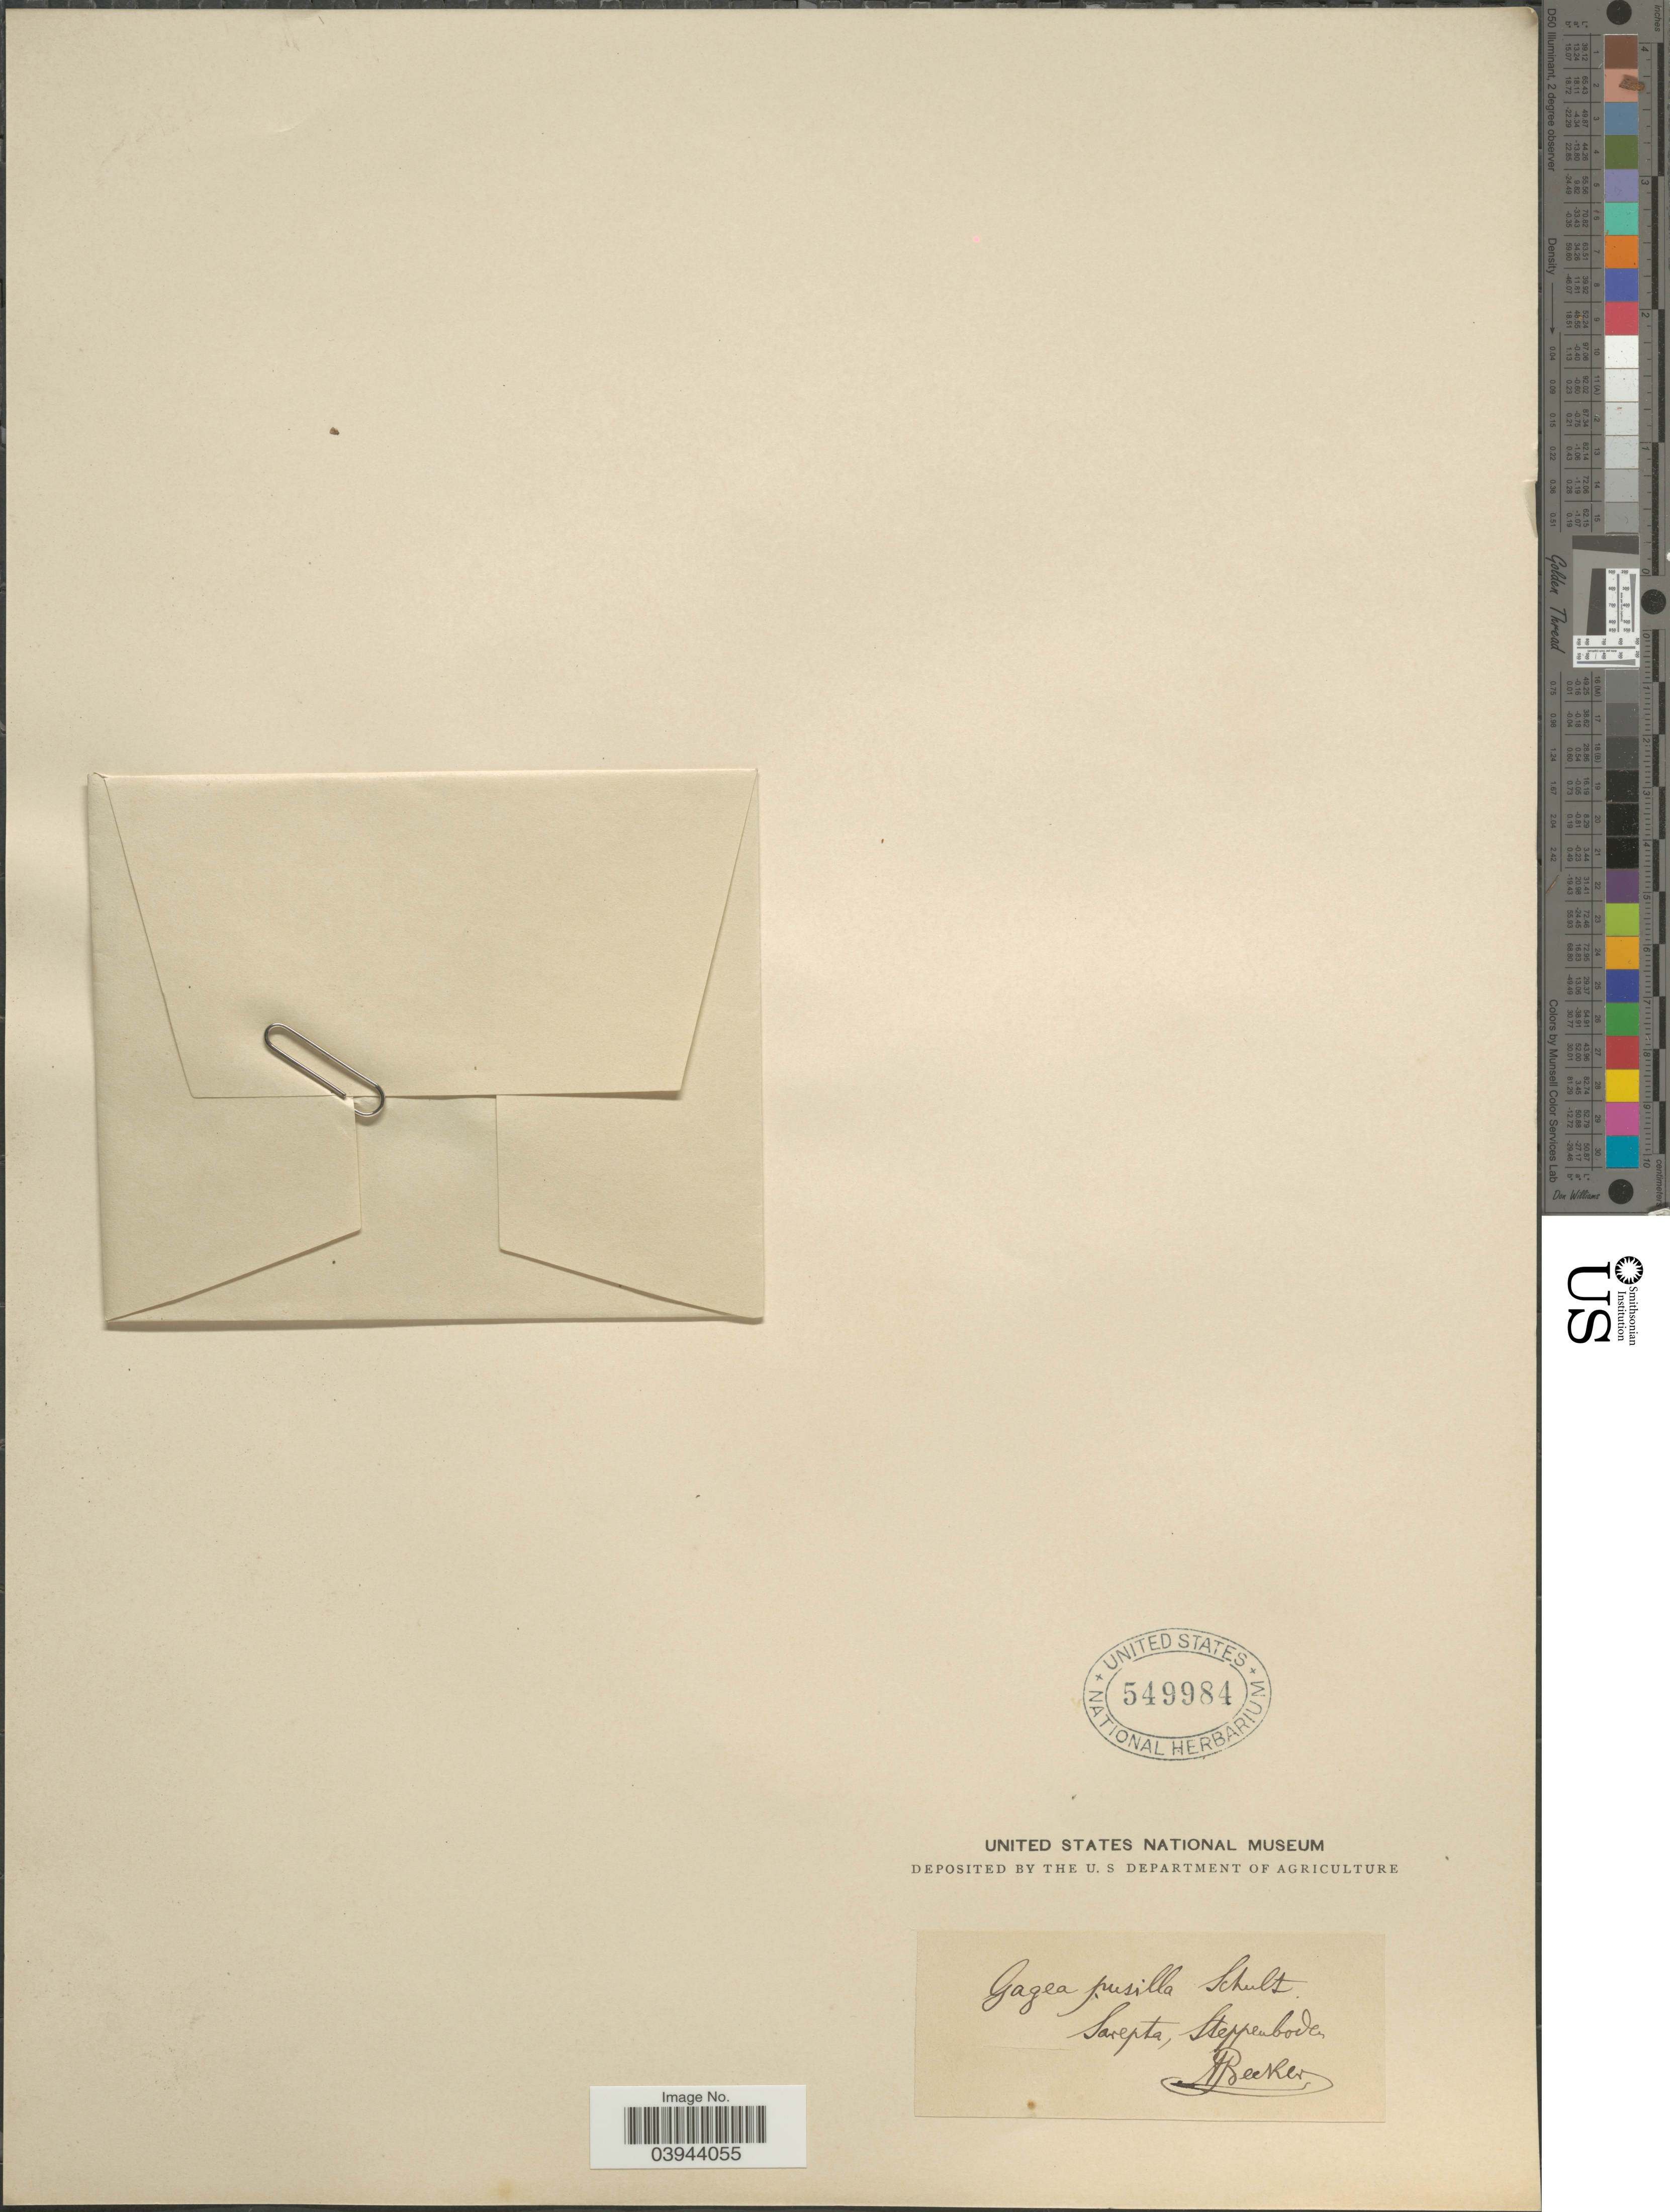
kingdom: Plantae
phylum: Tracheophyta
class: Liliopsida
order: Liliales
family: Liliaceae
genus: Gagea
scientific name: Gagea pusilla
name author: (F.W. Schmidt) Sweet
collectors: A. Becker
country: Russian Federation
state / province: Volgograd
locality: Sarepta, Steppenboden.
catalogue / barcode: US 549984